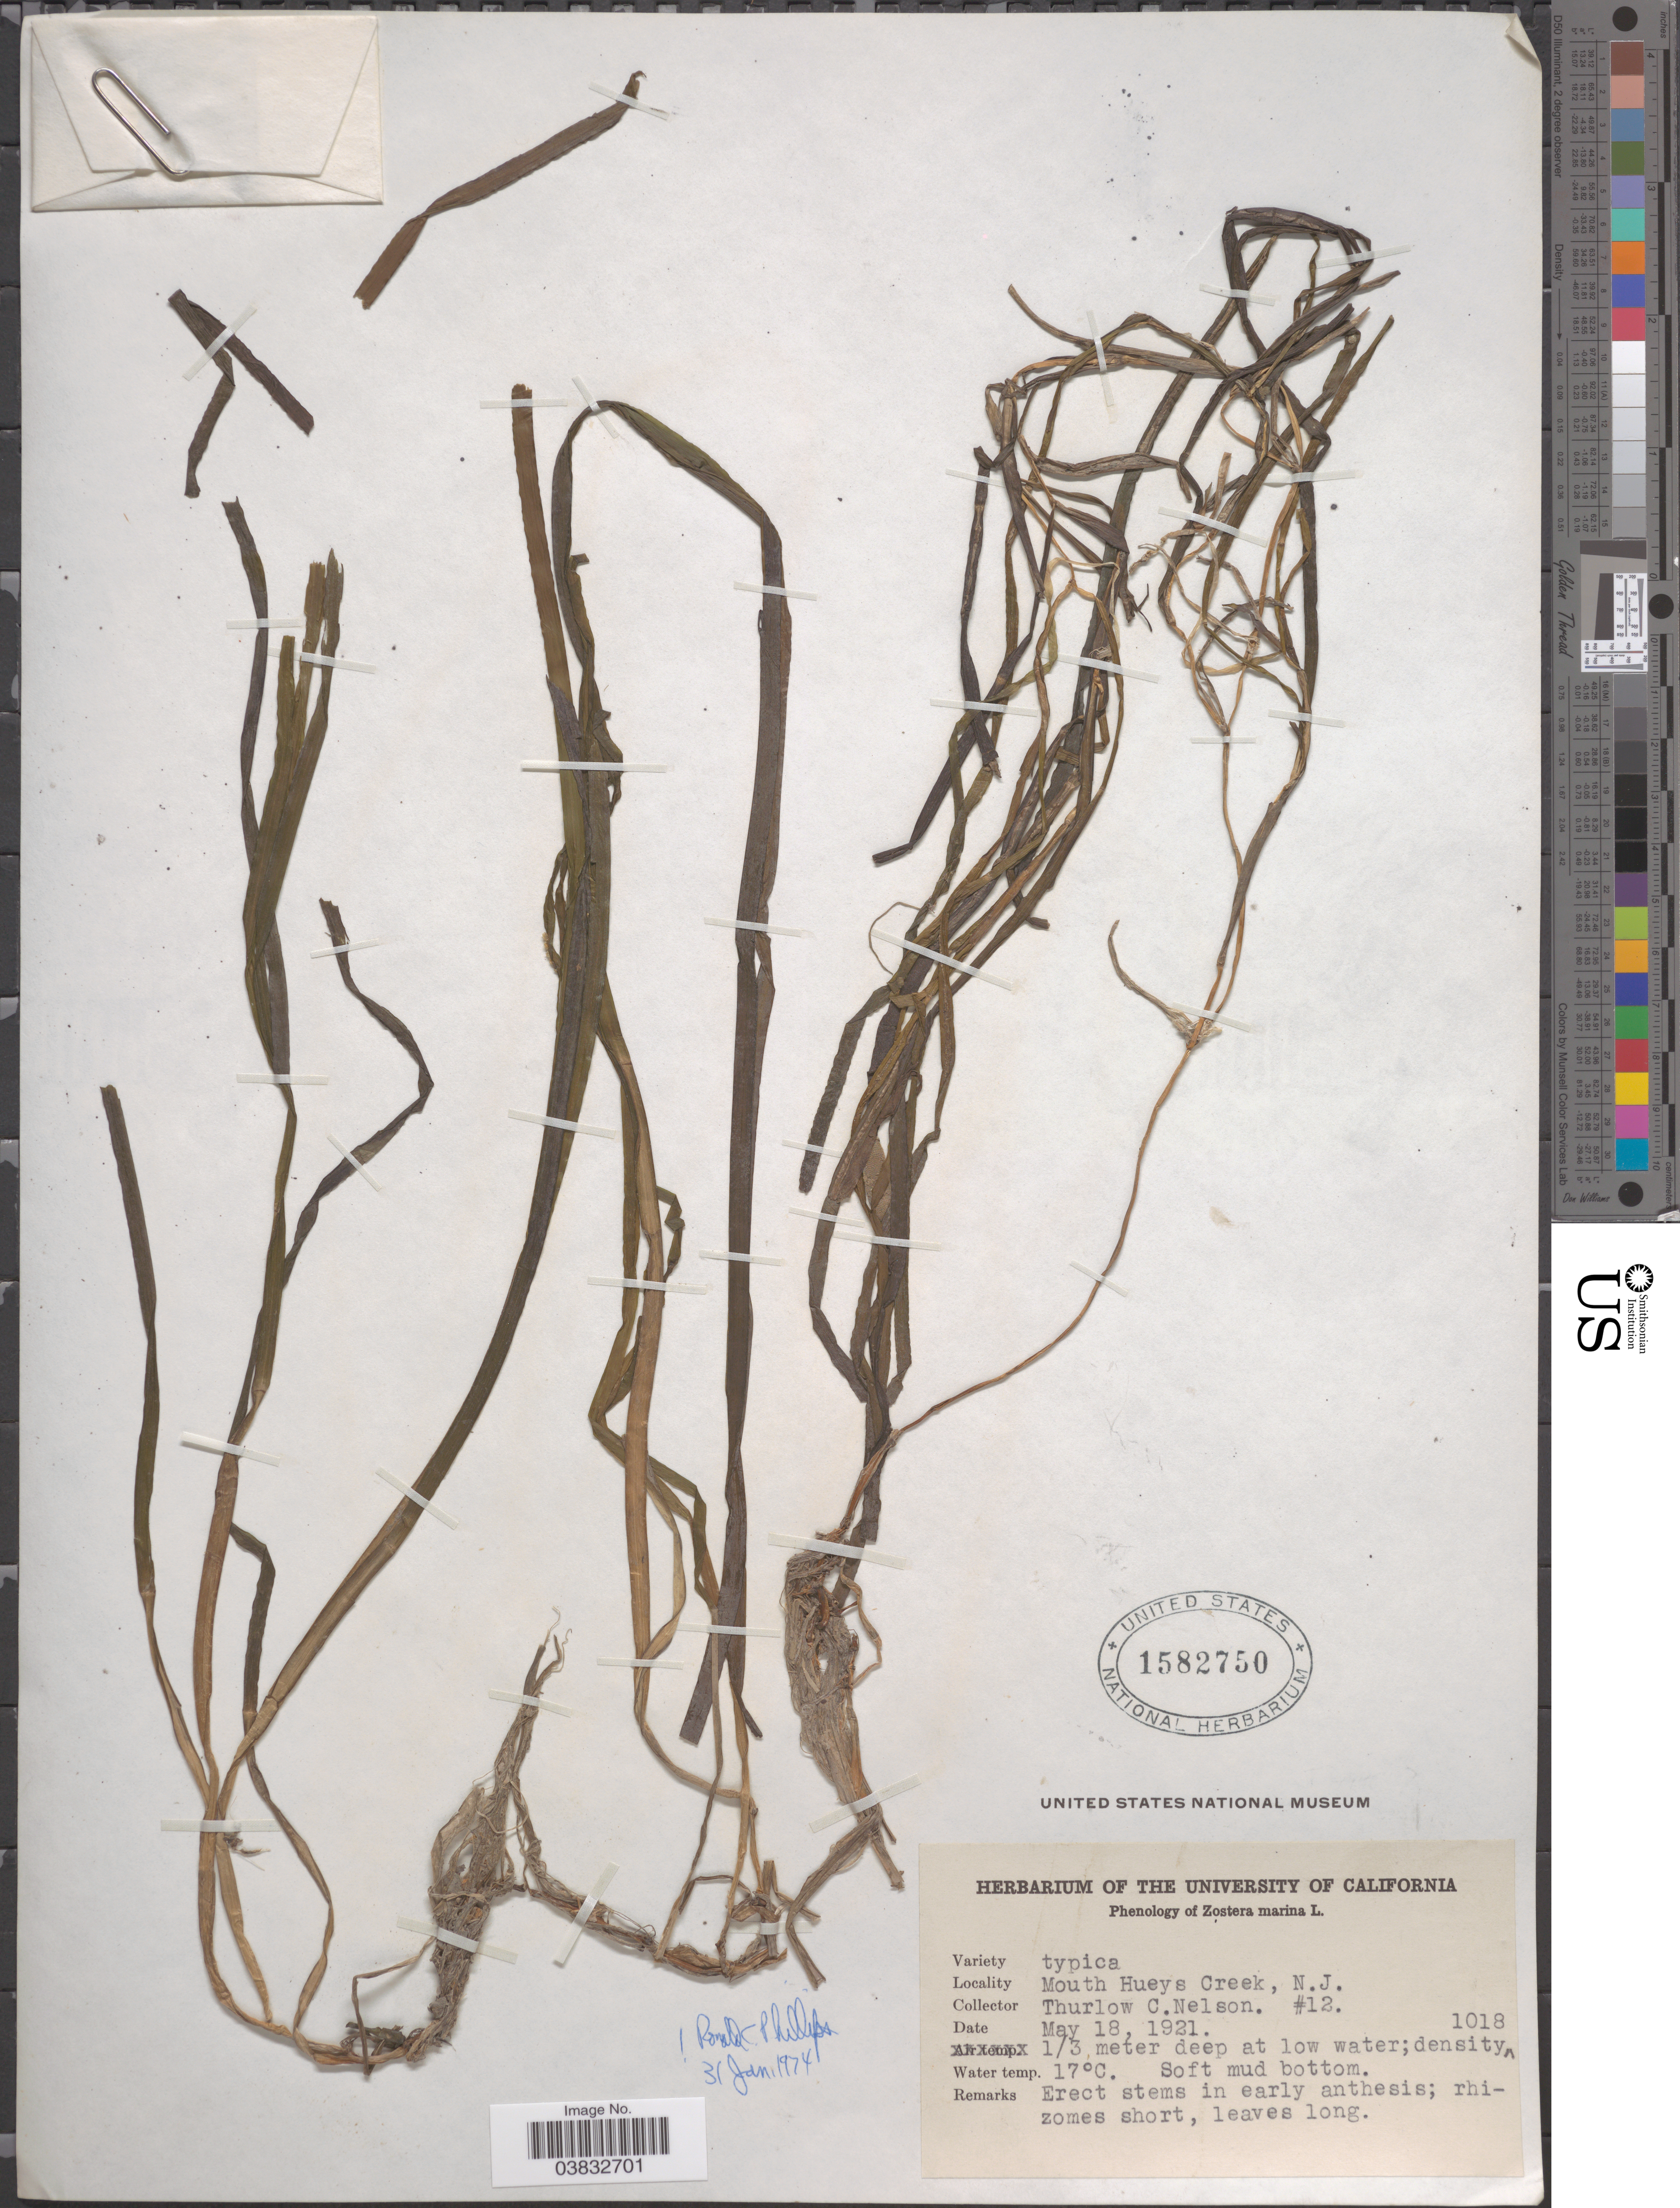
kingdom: Plantae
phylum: Tracheophyta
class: Liliopsida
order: Alismatales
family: Zosteraceae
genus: Zostera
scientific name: Zostera marina var. marina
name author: L.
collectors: T. C. Nelson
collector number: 12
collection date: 1921-05-18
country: United States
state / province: New Jersey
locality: Mouth Hueys Creek.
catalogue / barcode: US 1582750